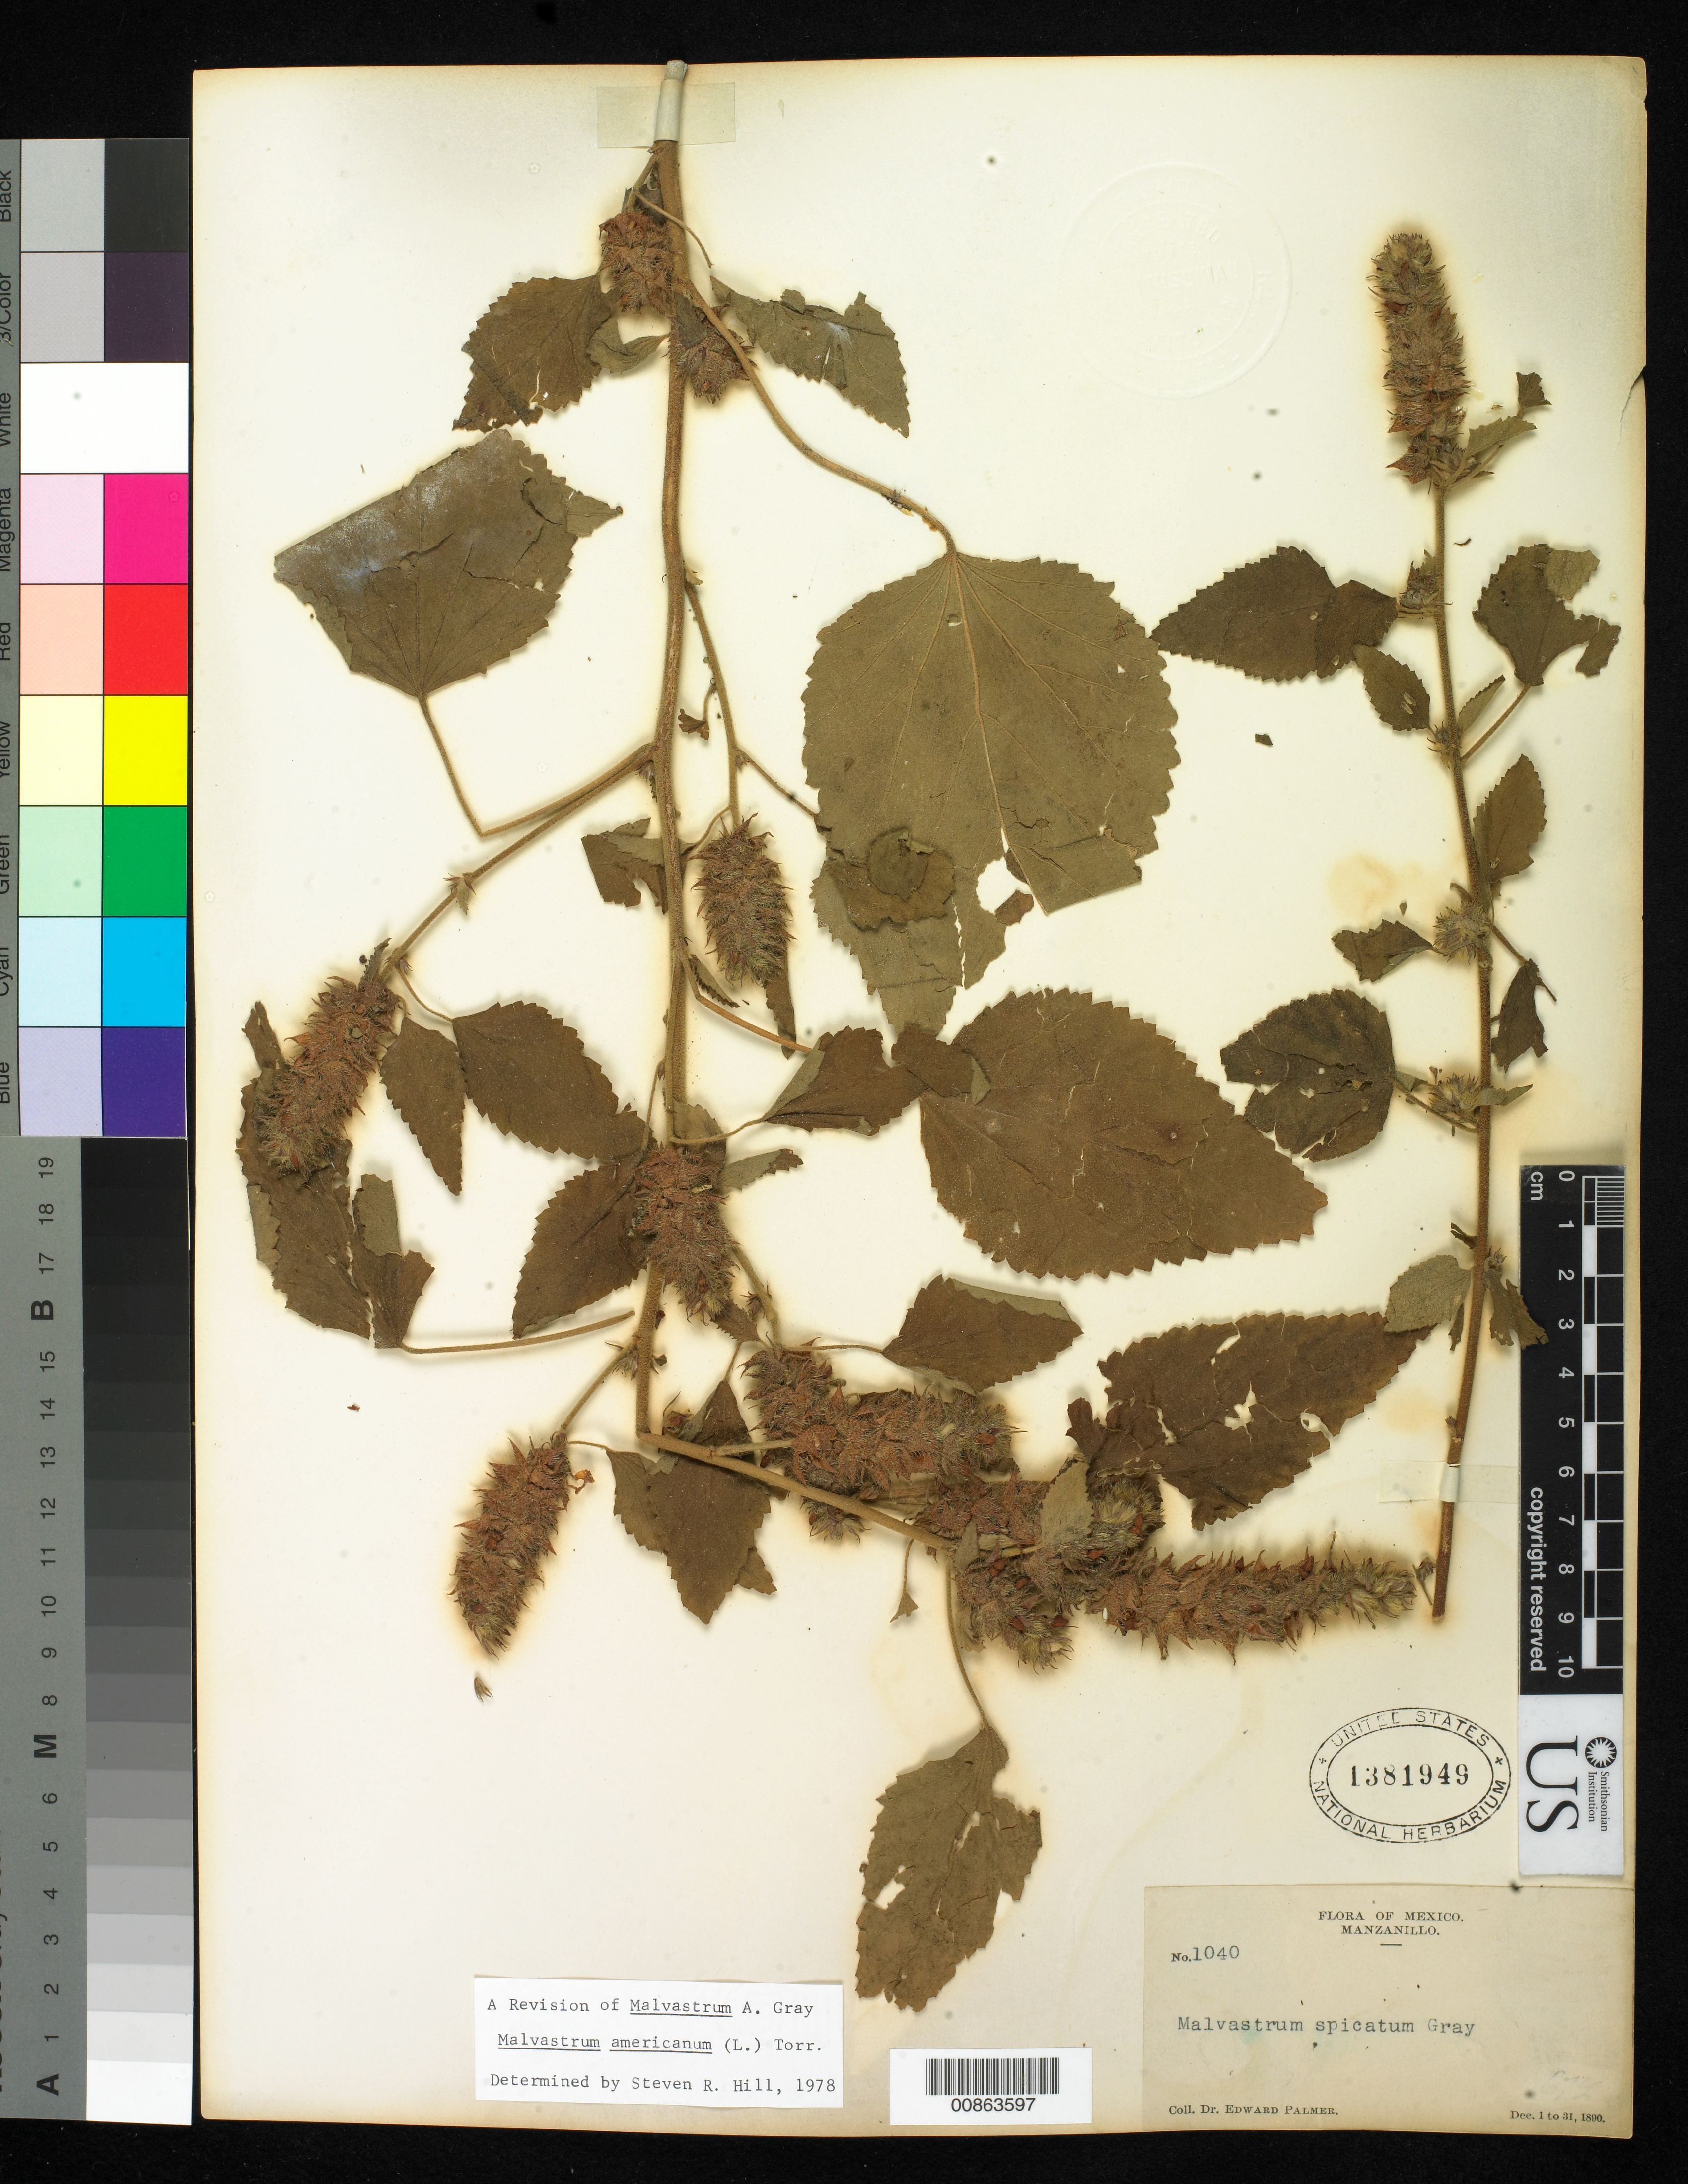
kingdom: Plantae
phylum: Tracheophyta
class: Magnoliopsida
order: Malvales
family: Malvaceae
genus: Malvastrum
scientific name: Malvastrum americanum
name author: (L.) Torr.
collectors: E. Palmer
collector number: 1040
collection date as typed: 01 Dec 1890 to 31 Dec 1890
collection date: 1890-12-01/1890-12-31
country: Mexico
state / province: Colima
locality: Manzanillo, Colima.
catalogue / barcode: US 1381949